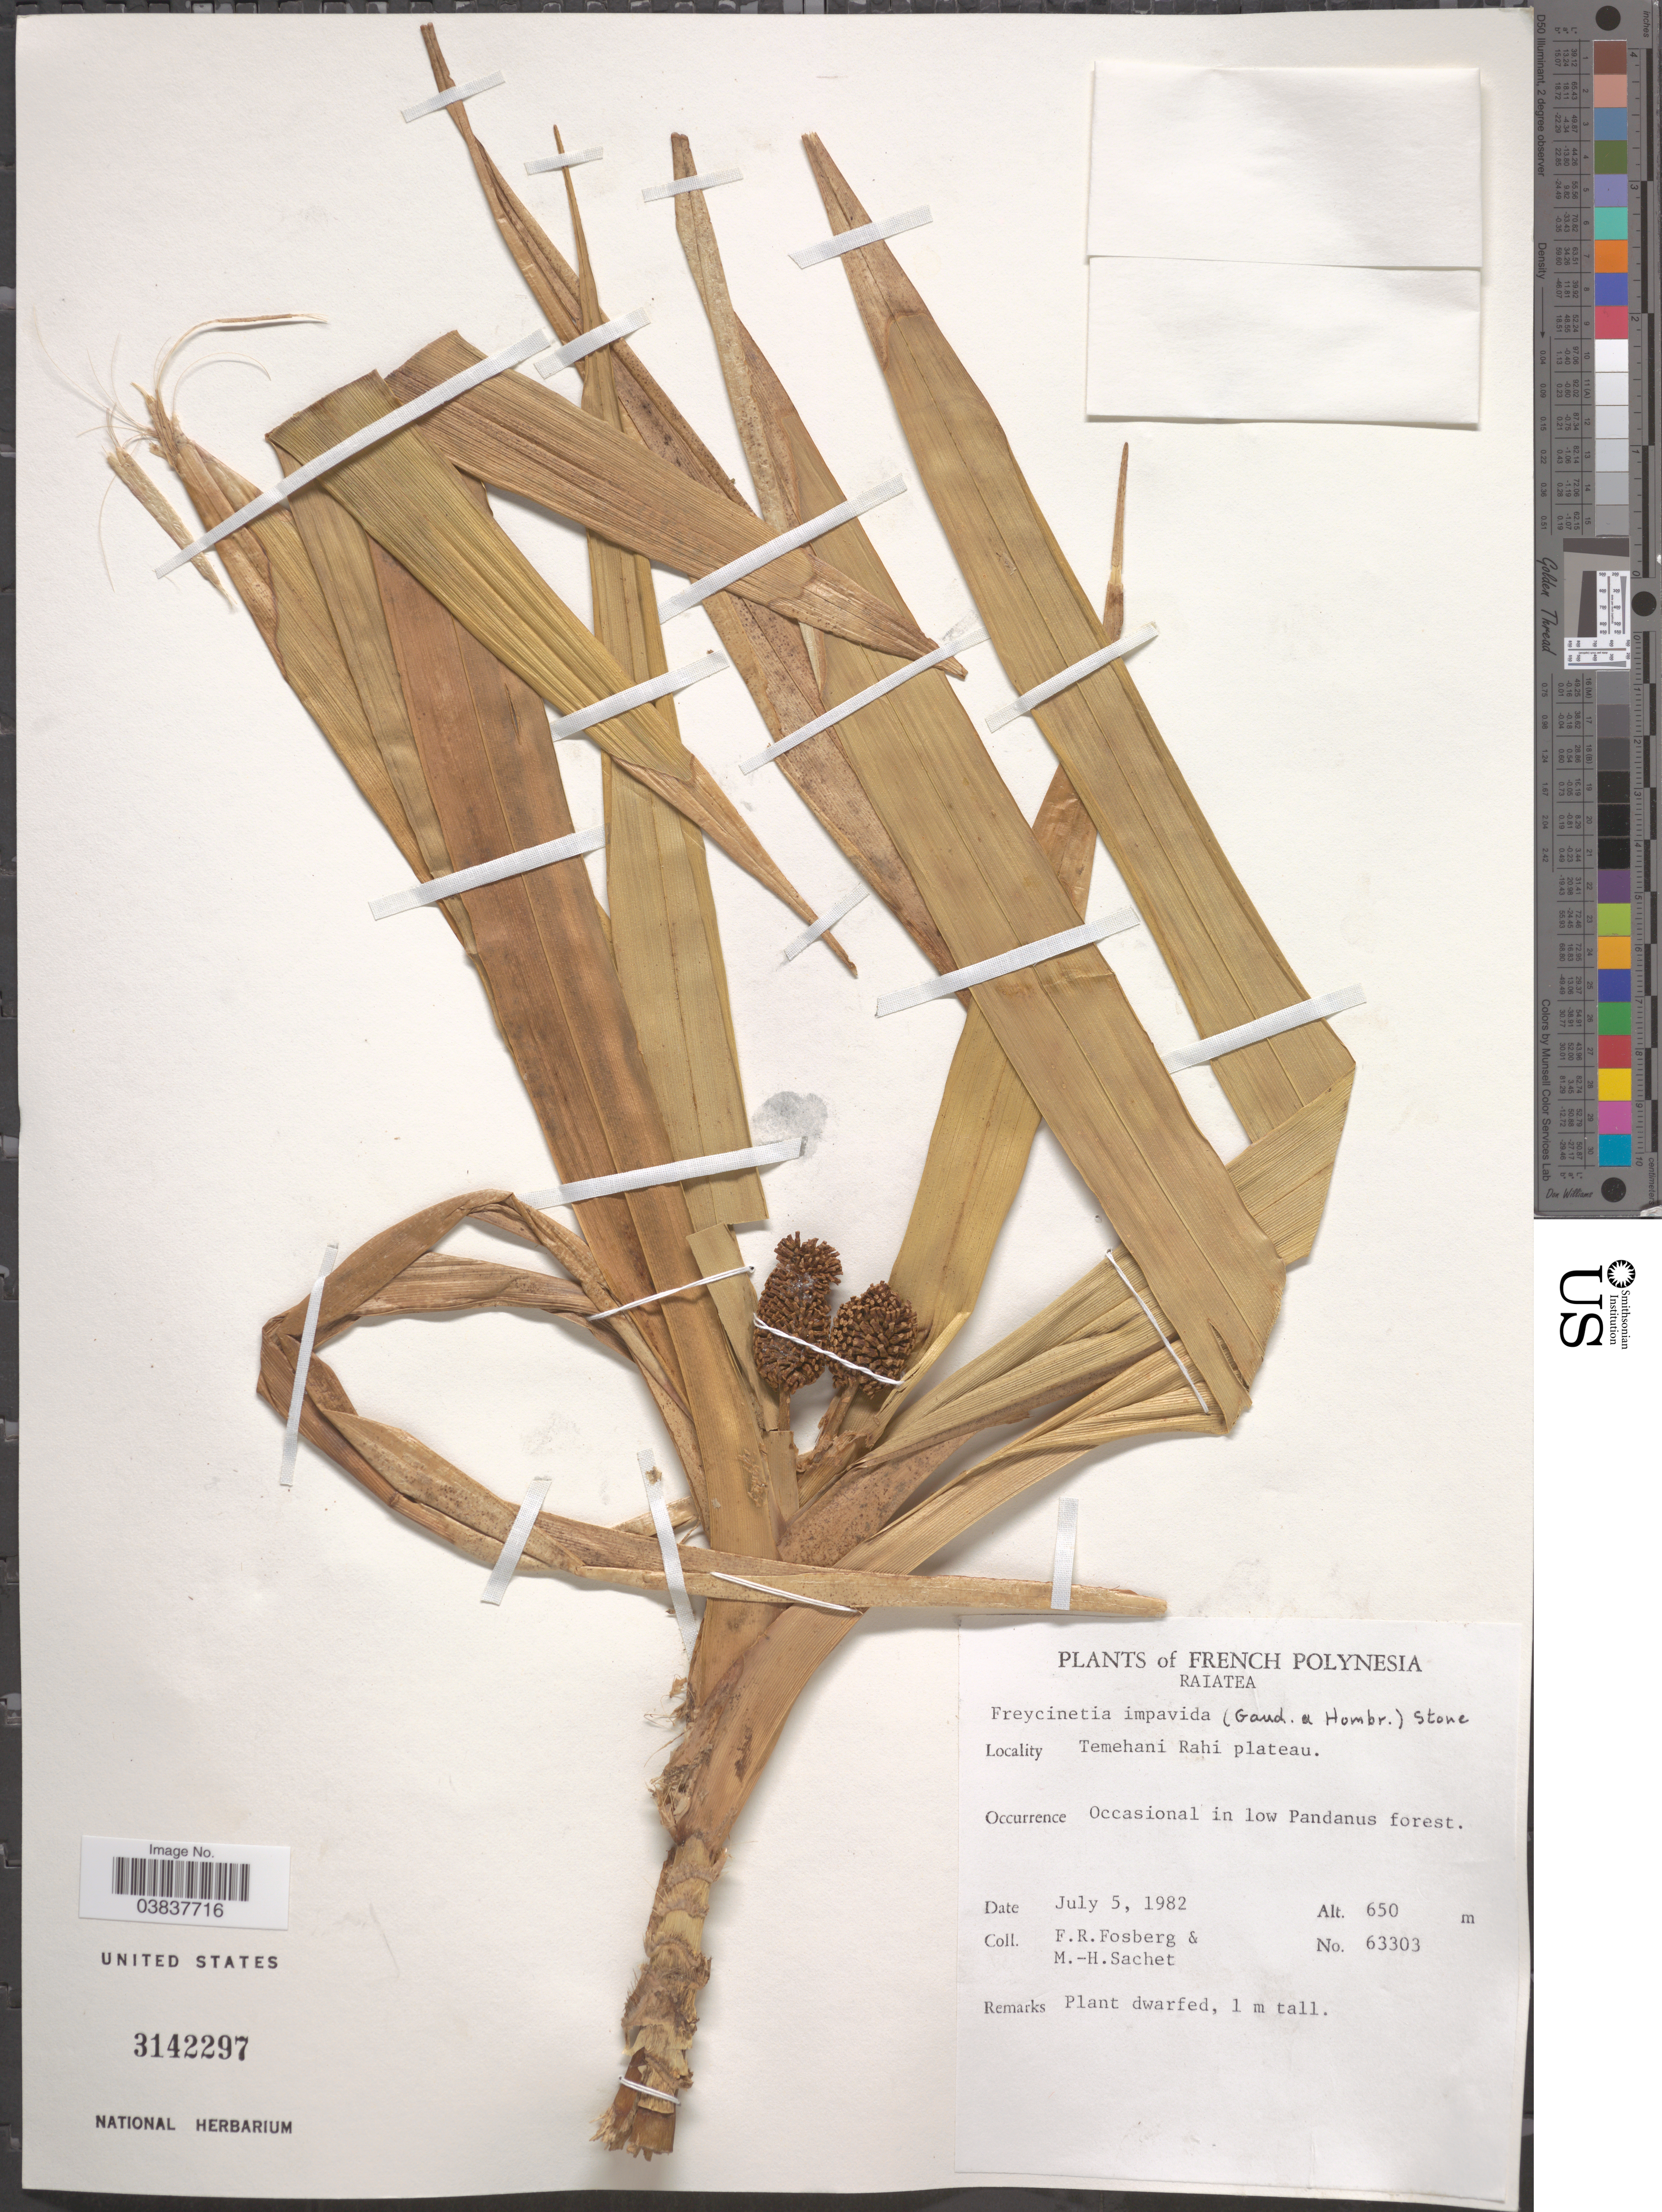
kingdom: Plantae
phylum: Tracheophyta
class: Liliopsida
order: Pandanales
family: Pandanaceae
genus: Freycinetia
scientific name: Freycinetia intermedia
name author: Merr. & L.M. Perry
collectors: F. R. Fosberg & M.-H. Sachet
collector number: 63303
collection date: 1982-07-05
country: French Polynesia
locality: Raiatea. Temehani Rahi plateau. In low Pandanus forest.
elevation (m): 650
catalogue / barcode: US 3142297